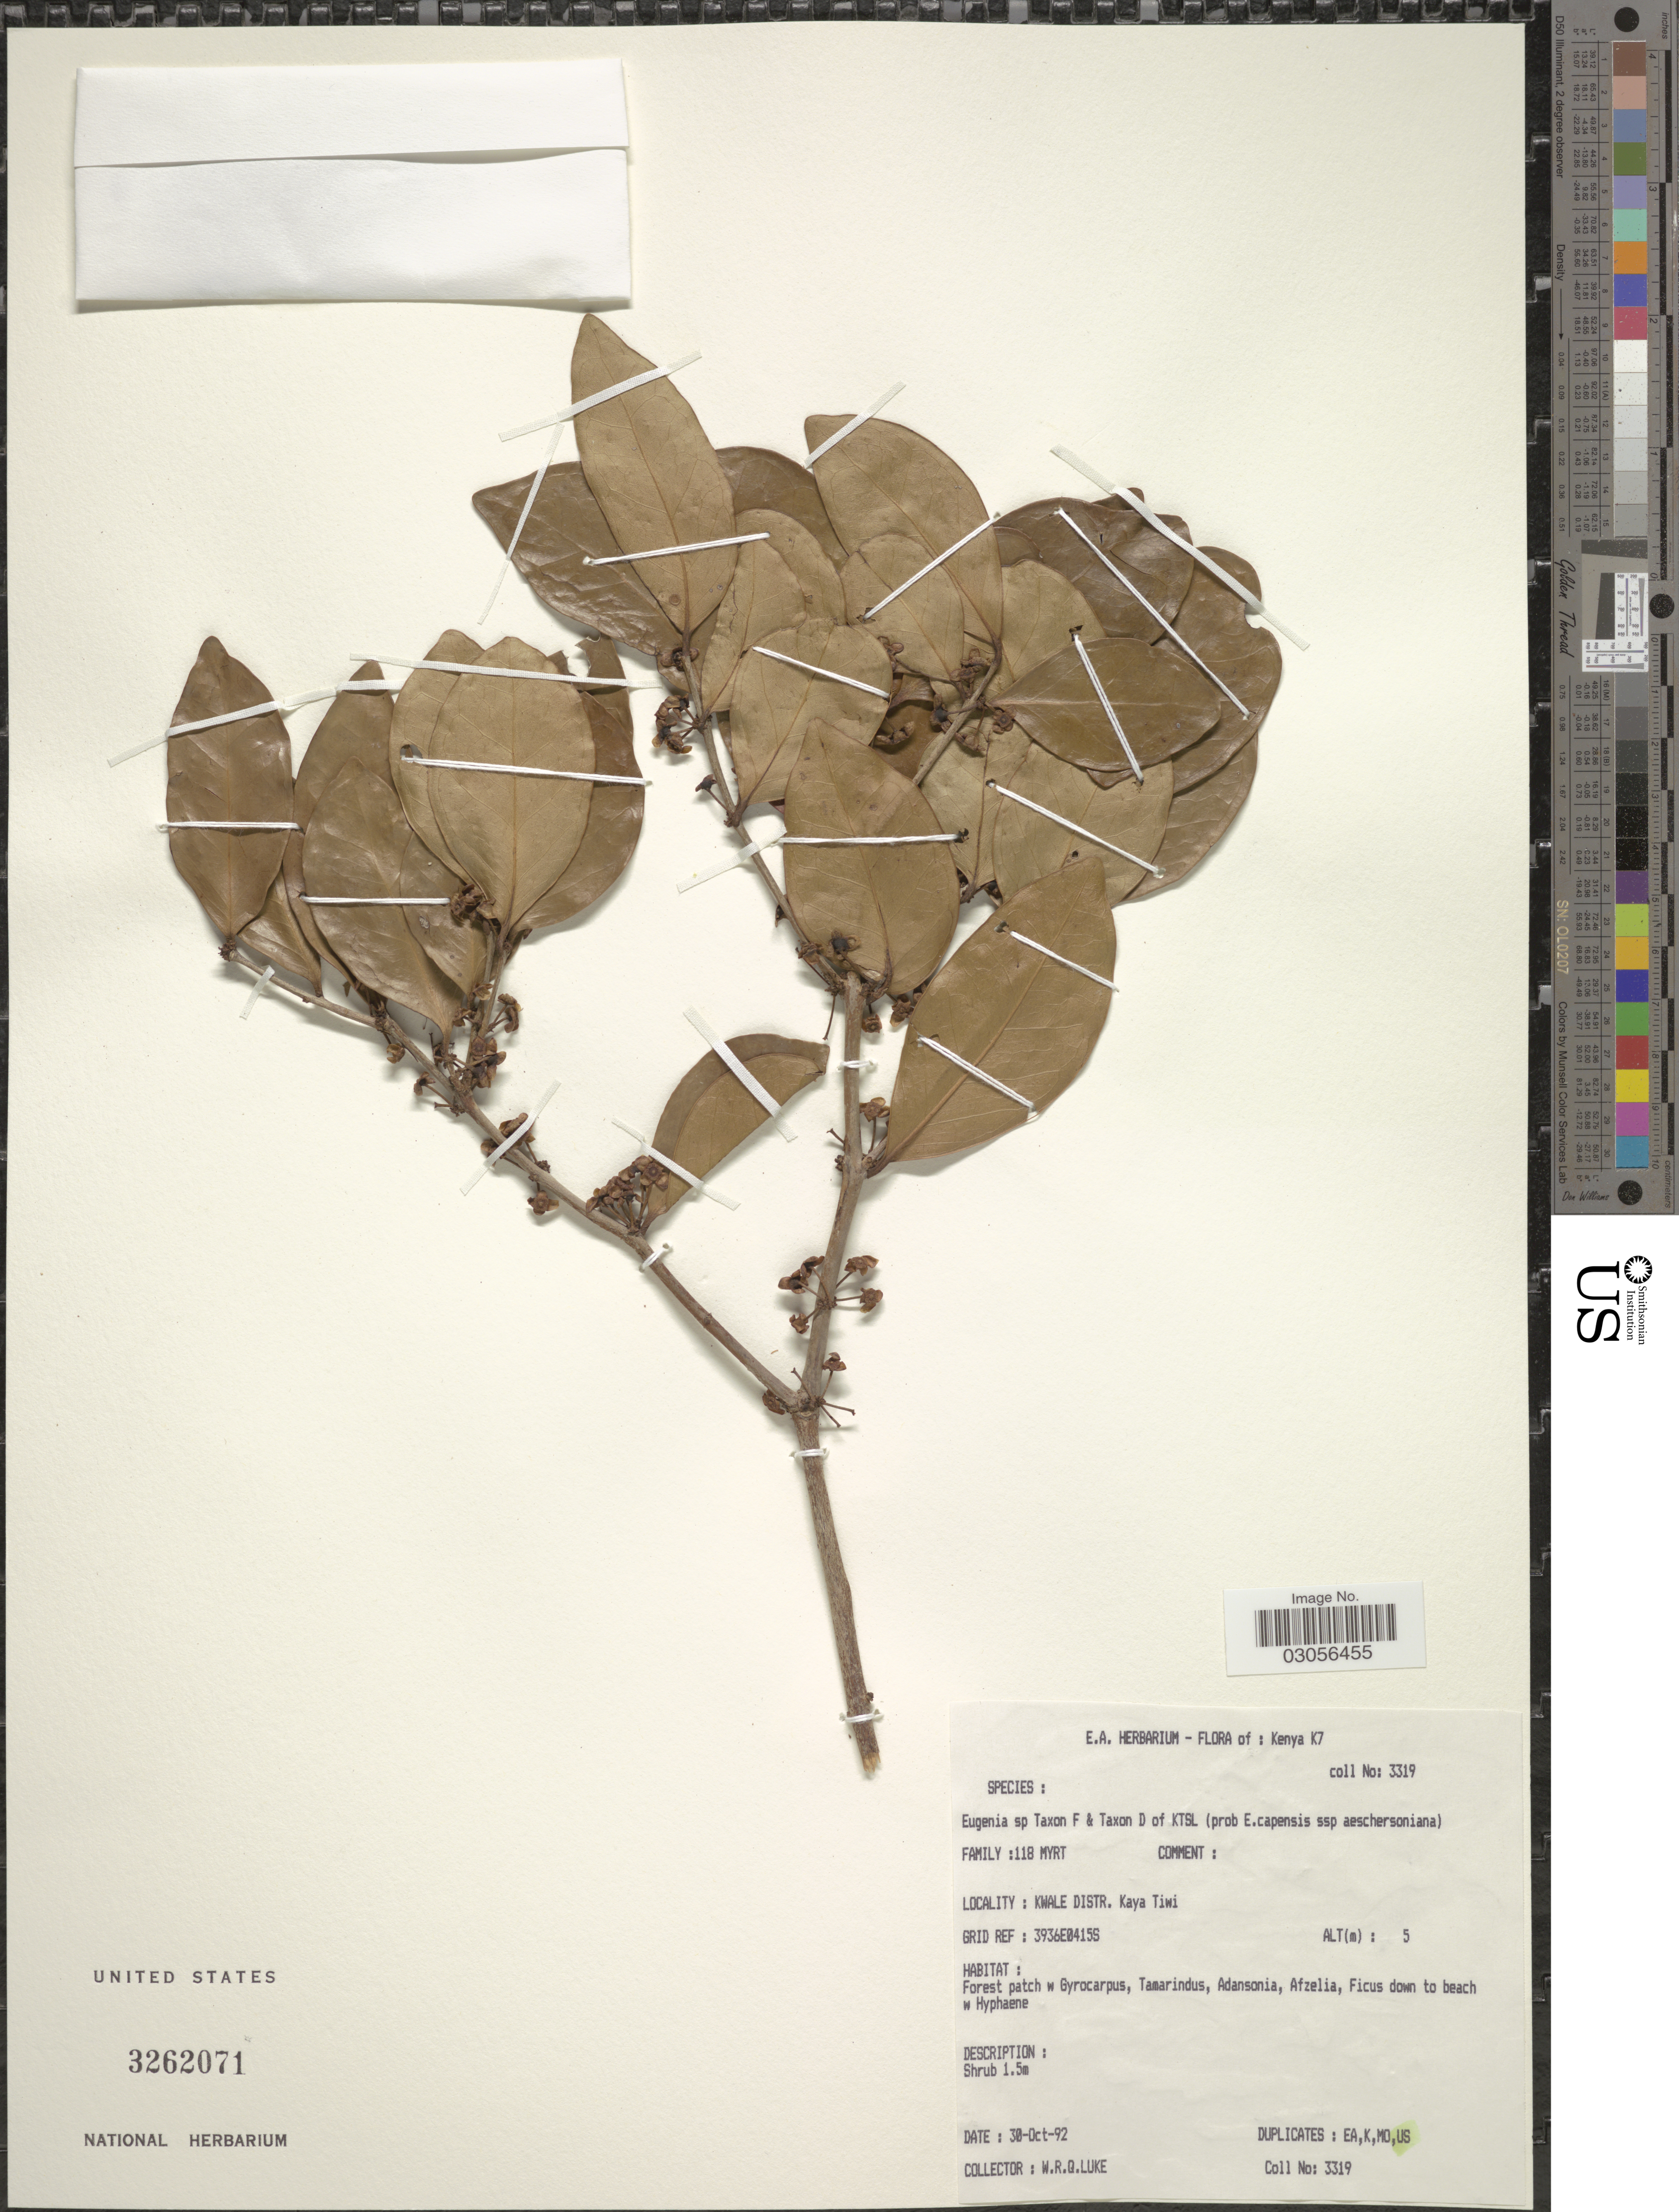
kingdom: Plantae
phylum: Tracheophyta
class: Magnoliopsida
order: Myrtales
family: Myrtaceae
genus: Eugenia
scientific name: Eugenia sp.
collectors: Q. Luke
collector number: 3319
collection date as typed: Transcribed d/m/y: 30/10/92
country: Kenya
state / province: Kwale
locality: Kenya K7, Kwale Distr. Kaya Tiwi.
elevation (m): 5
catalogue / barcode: US 3262071